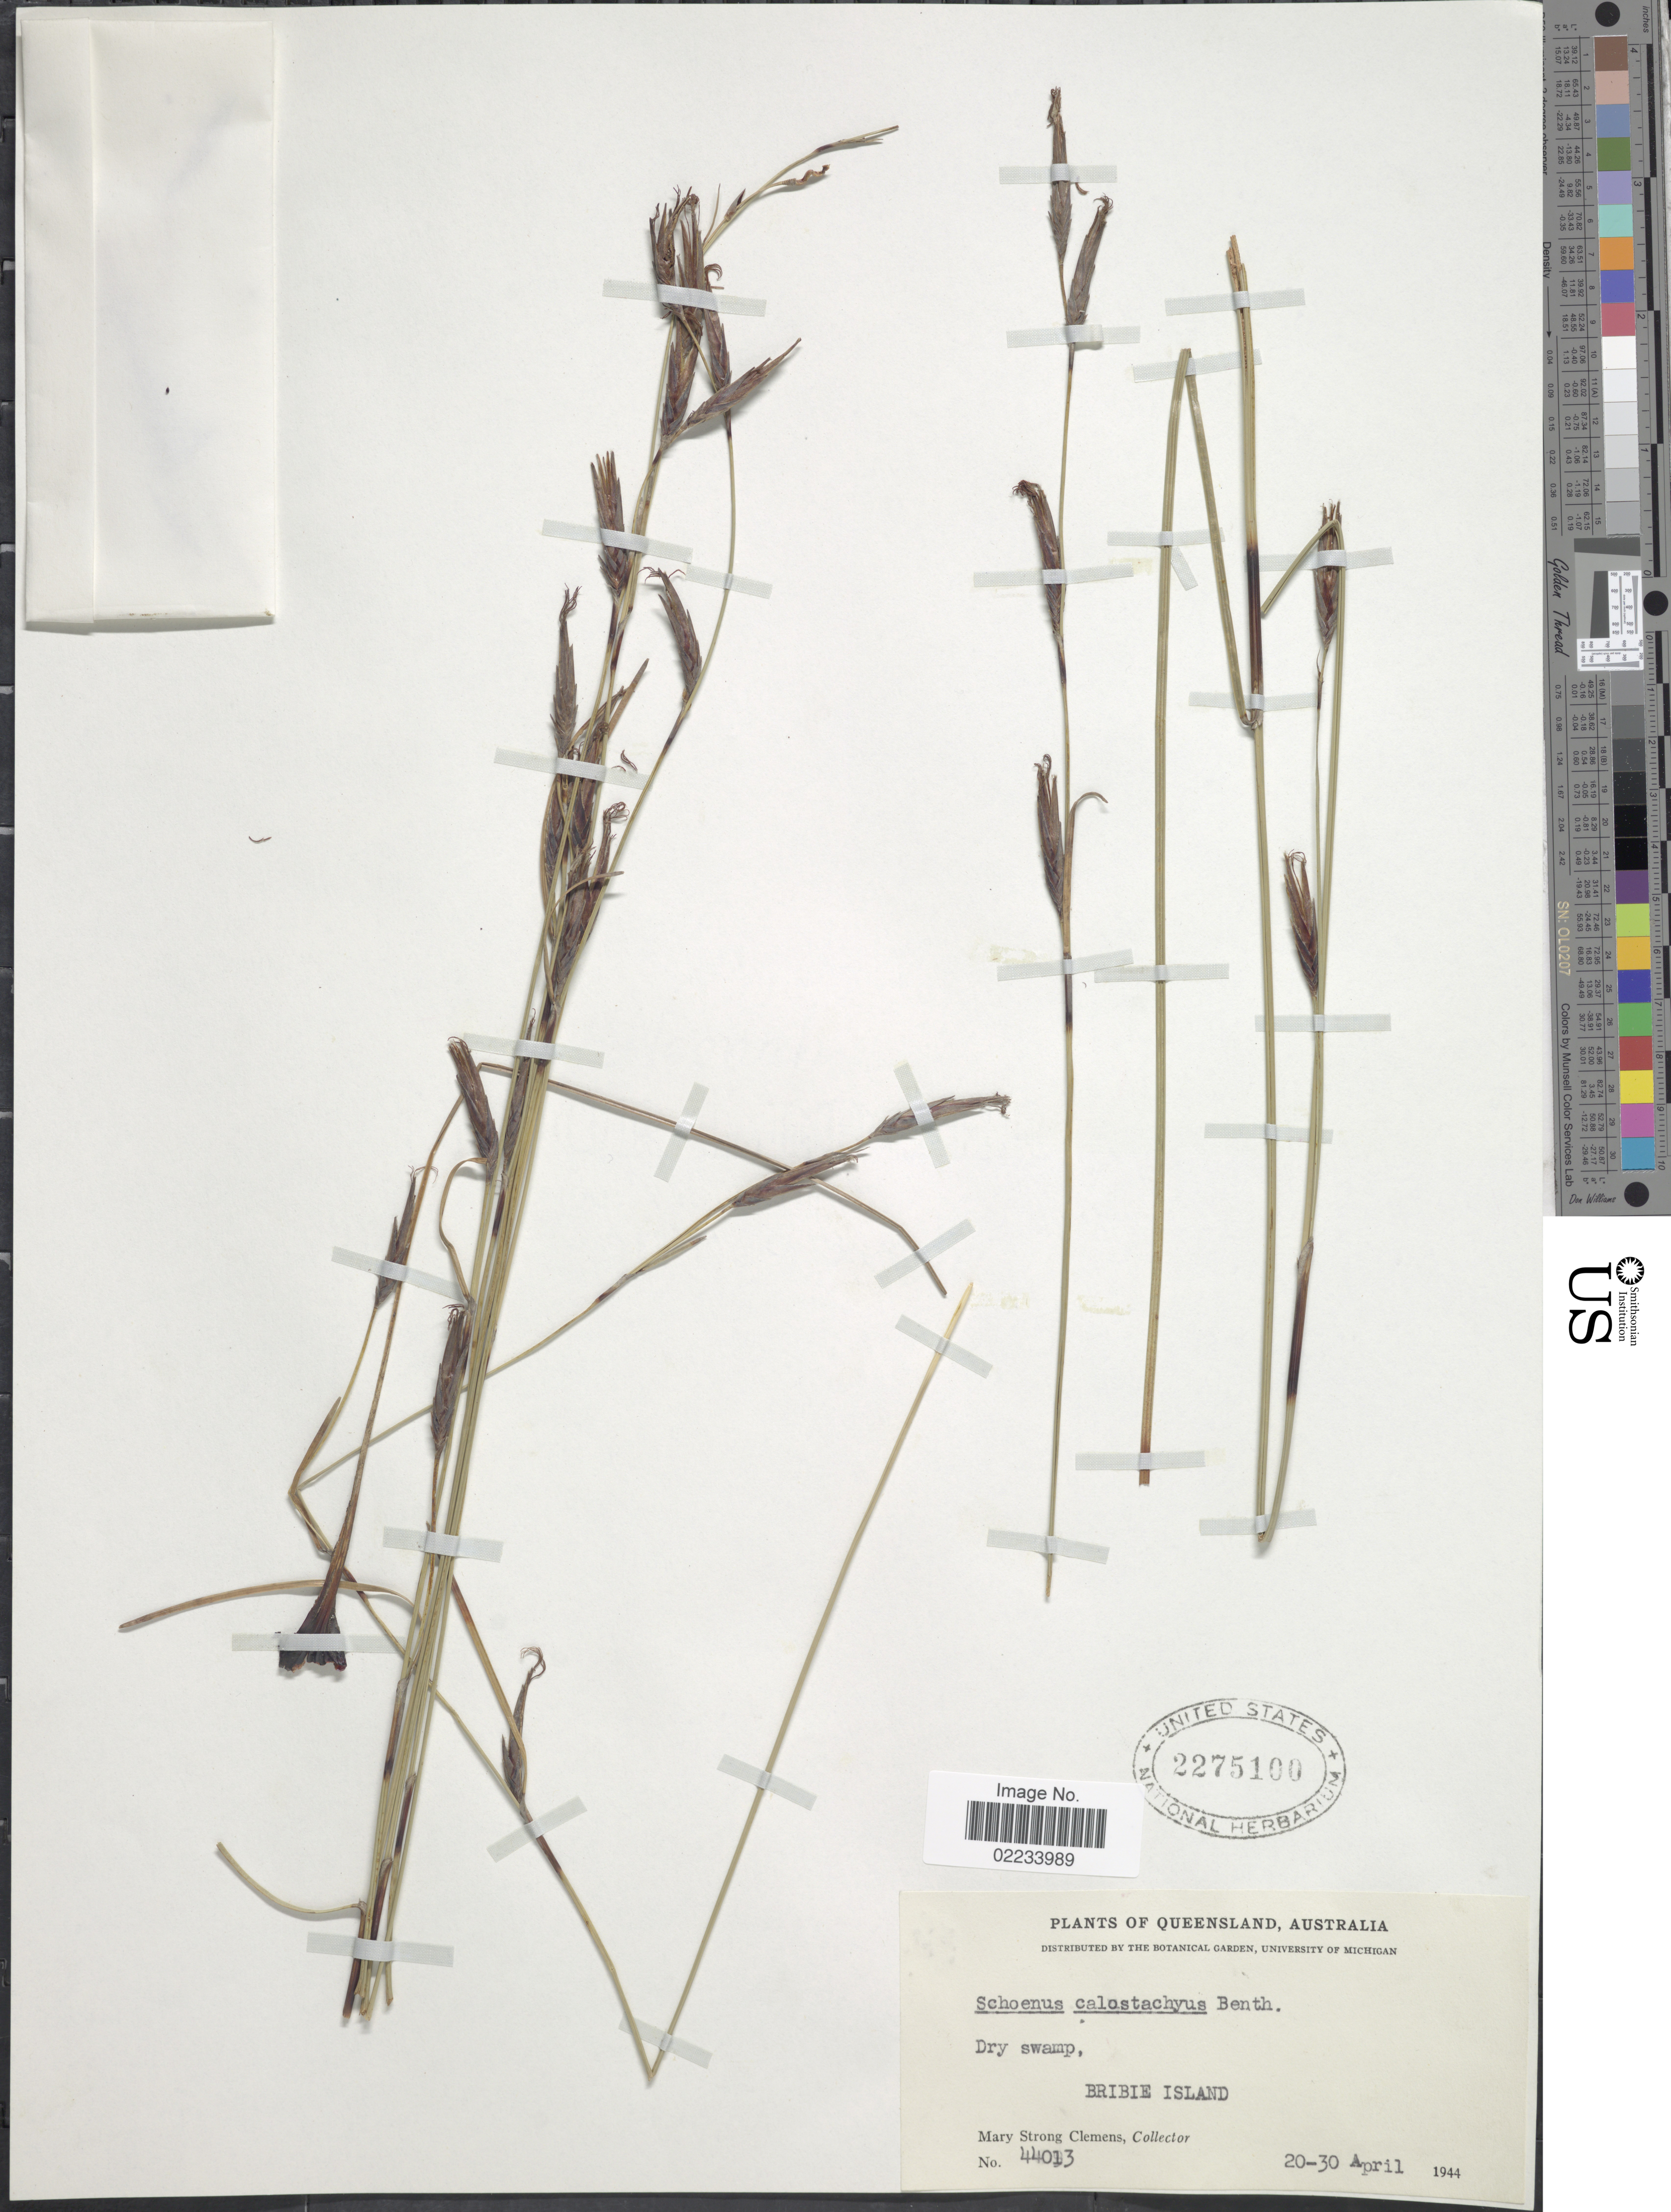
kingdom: Plantae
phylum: Tracheophyta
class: Liliopsida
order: Poales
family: Cyperaceae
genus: Schoenus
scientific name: Schoenus calostachyus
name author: (R. Br.) Poir. ex Roem. & Schult.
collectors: M. S. Clemens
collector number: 44013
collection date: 1944-04-20/1944-04-30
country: Australia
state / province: Queensland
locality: Dry swamp, Bribie Island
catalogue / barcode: US 2275100